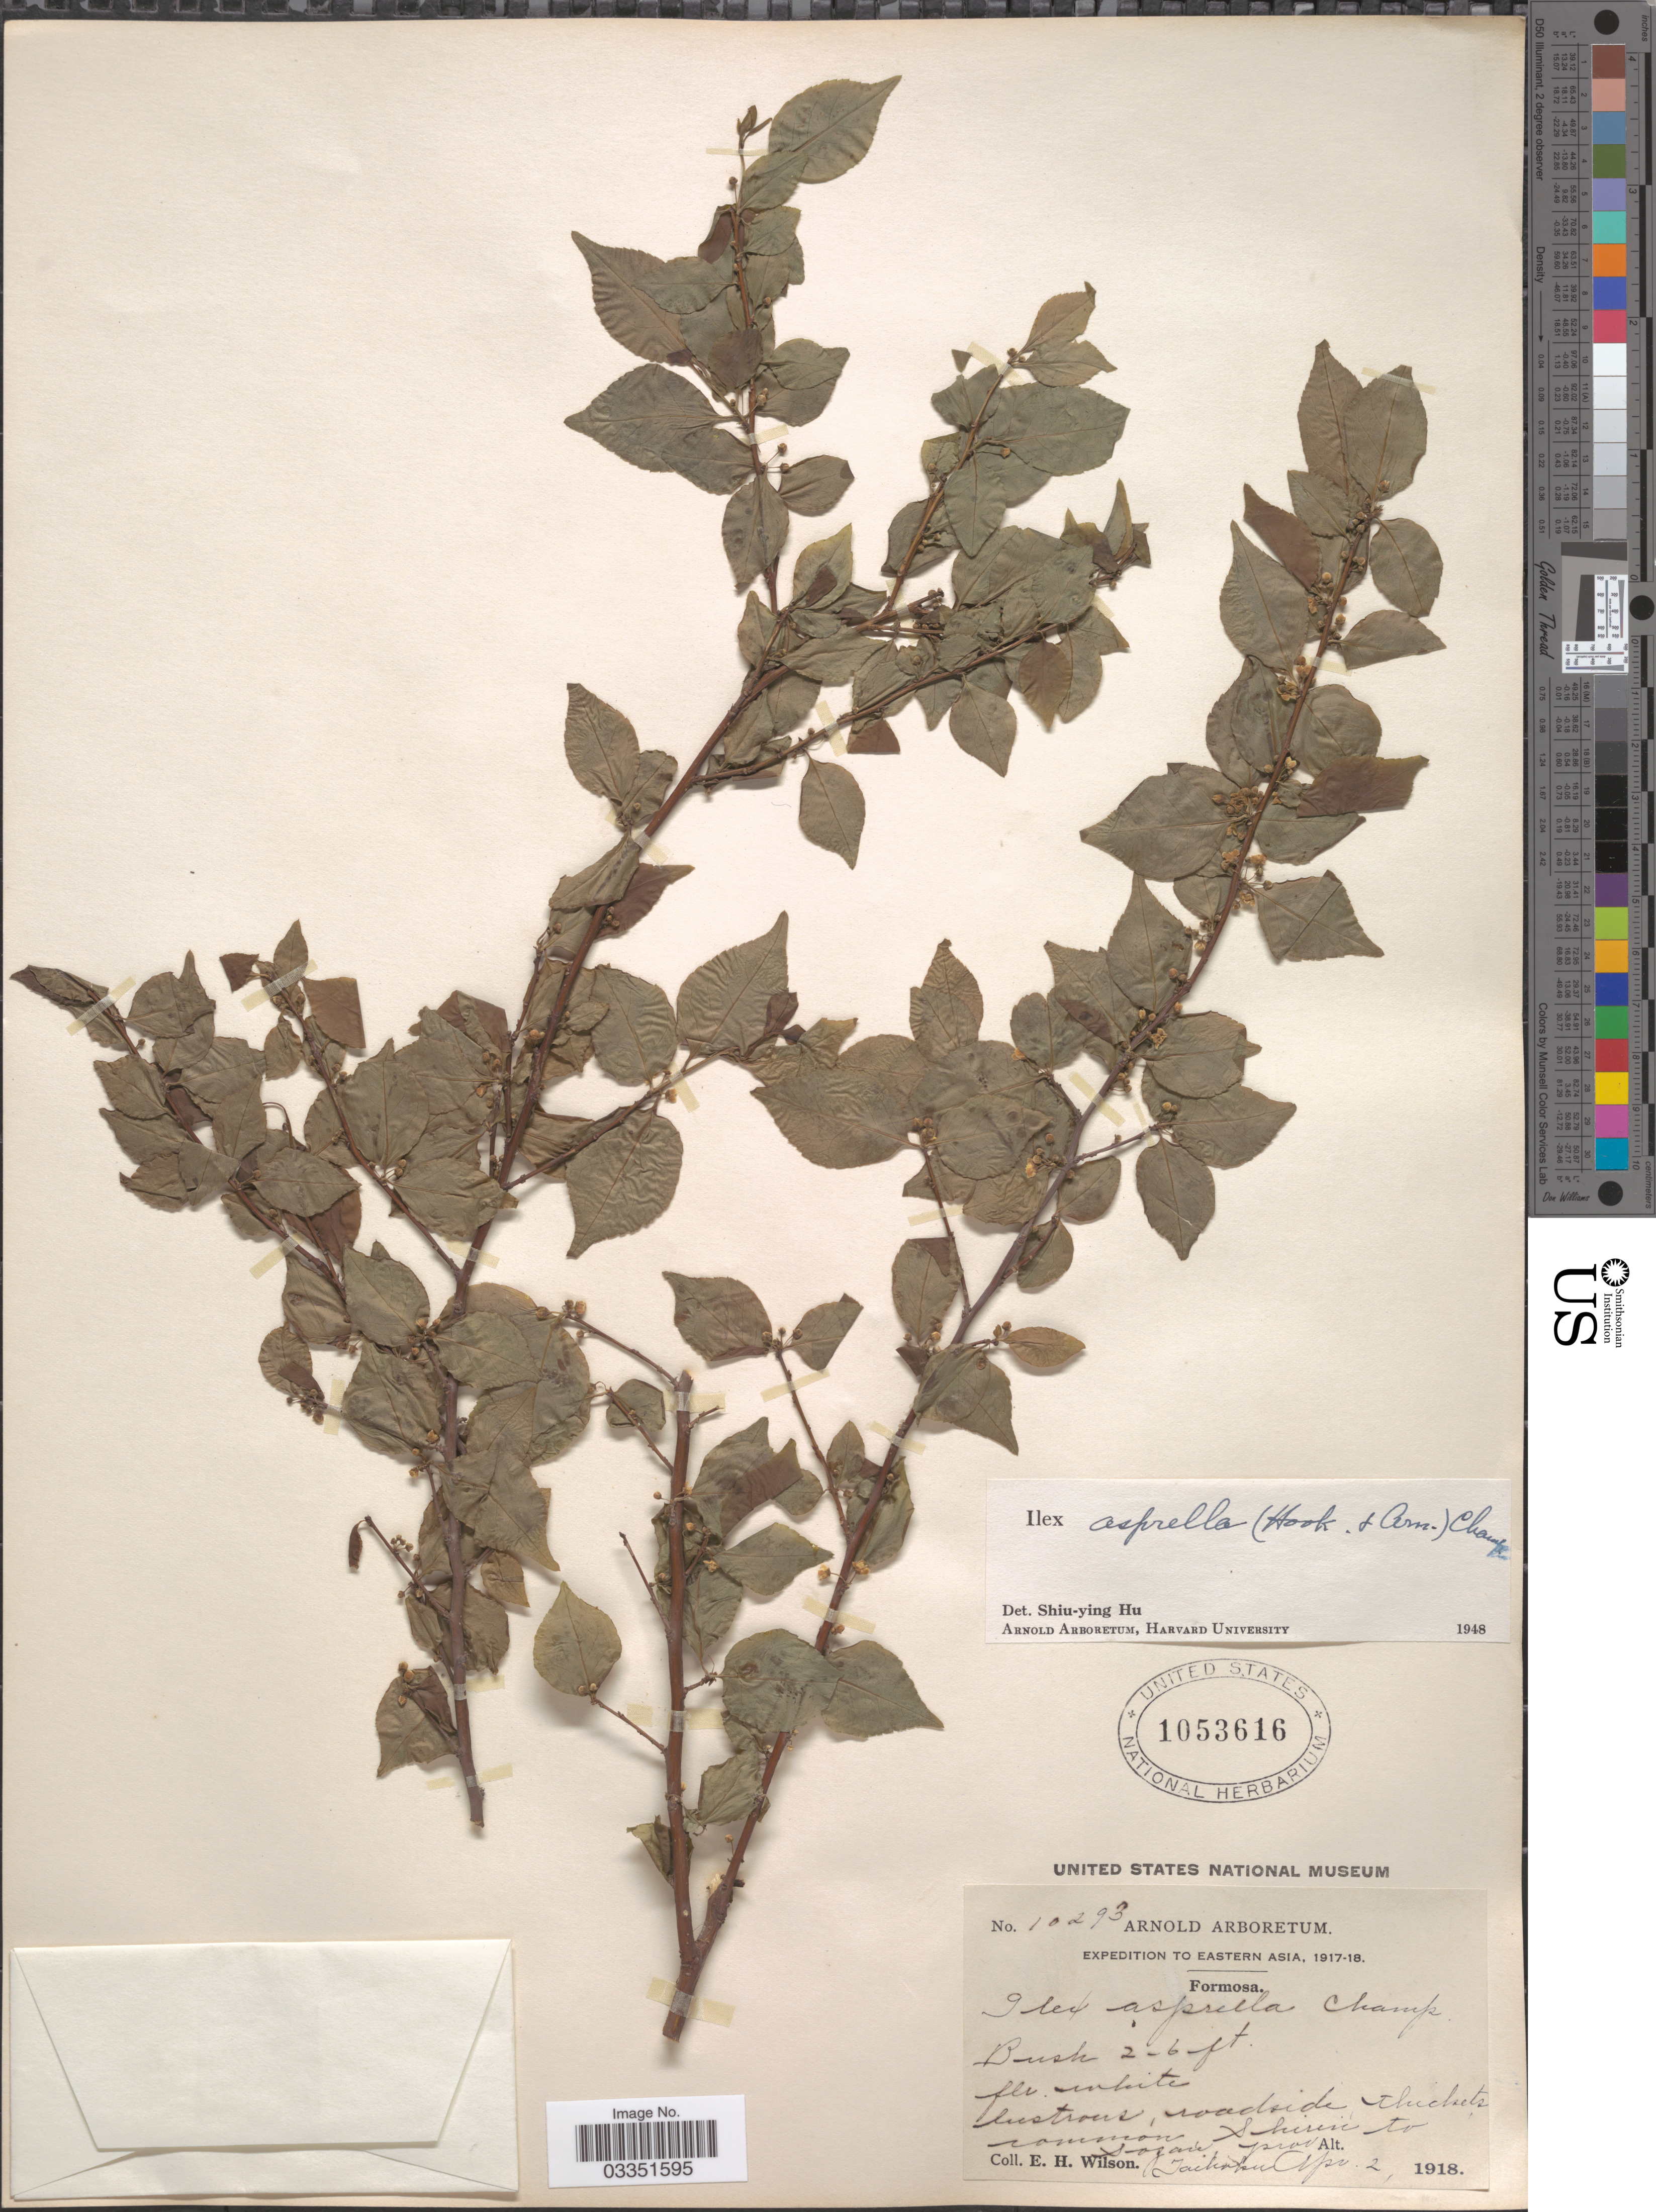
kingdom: Plantae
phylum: Tracheophyta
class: Magnoliopsida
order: Aquifoliales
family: Aquifoliaceae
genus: Ilex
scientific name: Ilex asperula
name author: Mart.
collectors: E. Wilson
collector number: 10293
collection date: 1918-04-02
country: Taiwan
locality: Eastern Asia. Formosa. Shirin to Sozan prov. Taihoku.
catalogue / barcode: US 1053616